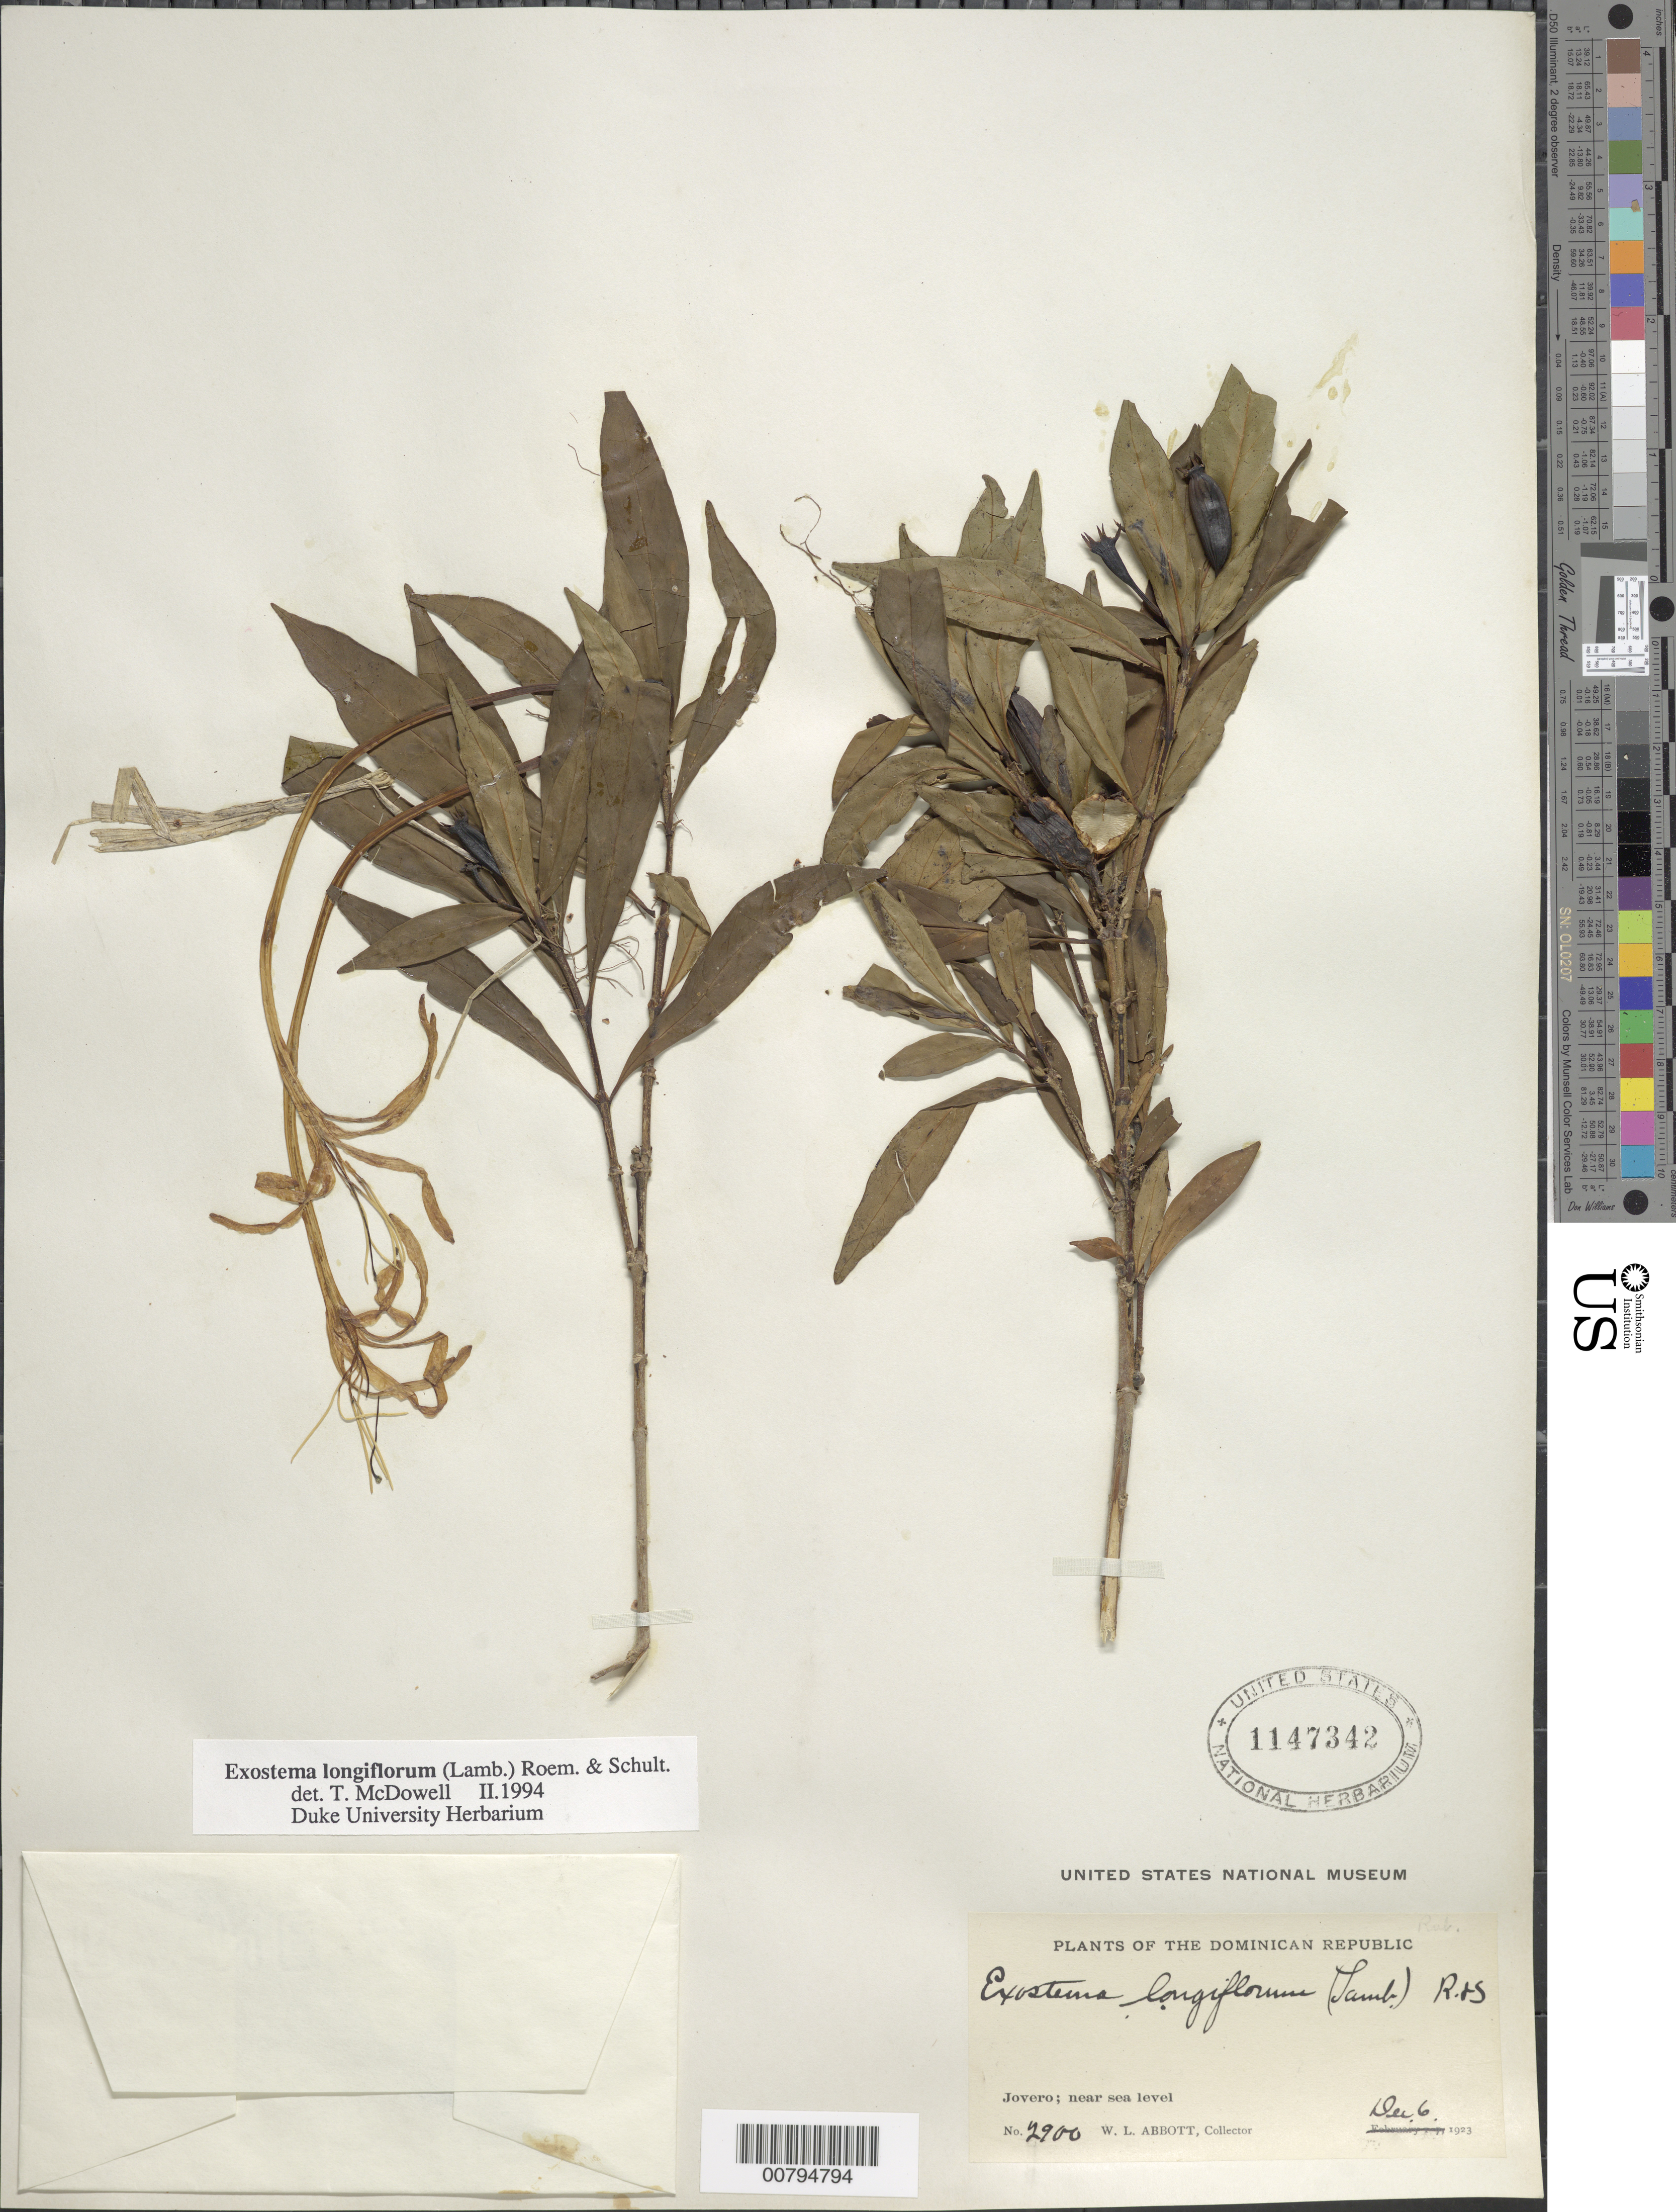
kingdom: Plantae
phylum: Tracheophyta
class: Magnoliopsida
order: Gentianales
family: Rubiaceae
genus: Exostema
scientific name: Exostema longiflorum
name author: (Lamb.) Roem. & Schult.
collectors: W. L. Abbott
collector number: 2900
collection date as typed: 06 Dec 1923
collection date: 1923-12-06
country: Dominican Republic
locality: Jovero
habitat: Near sea level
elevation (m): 0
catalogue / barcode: US 1147342